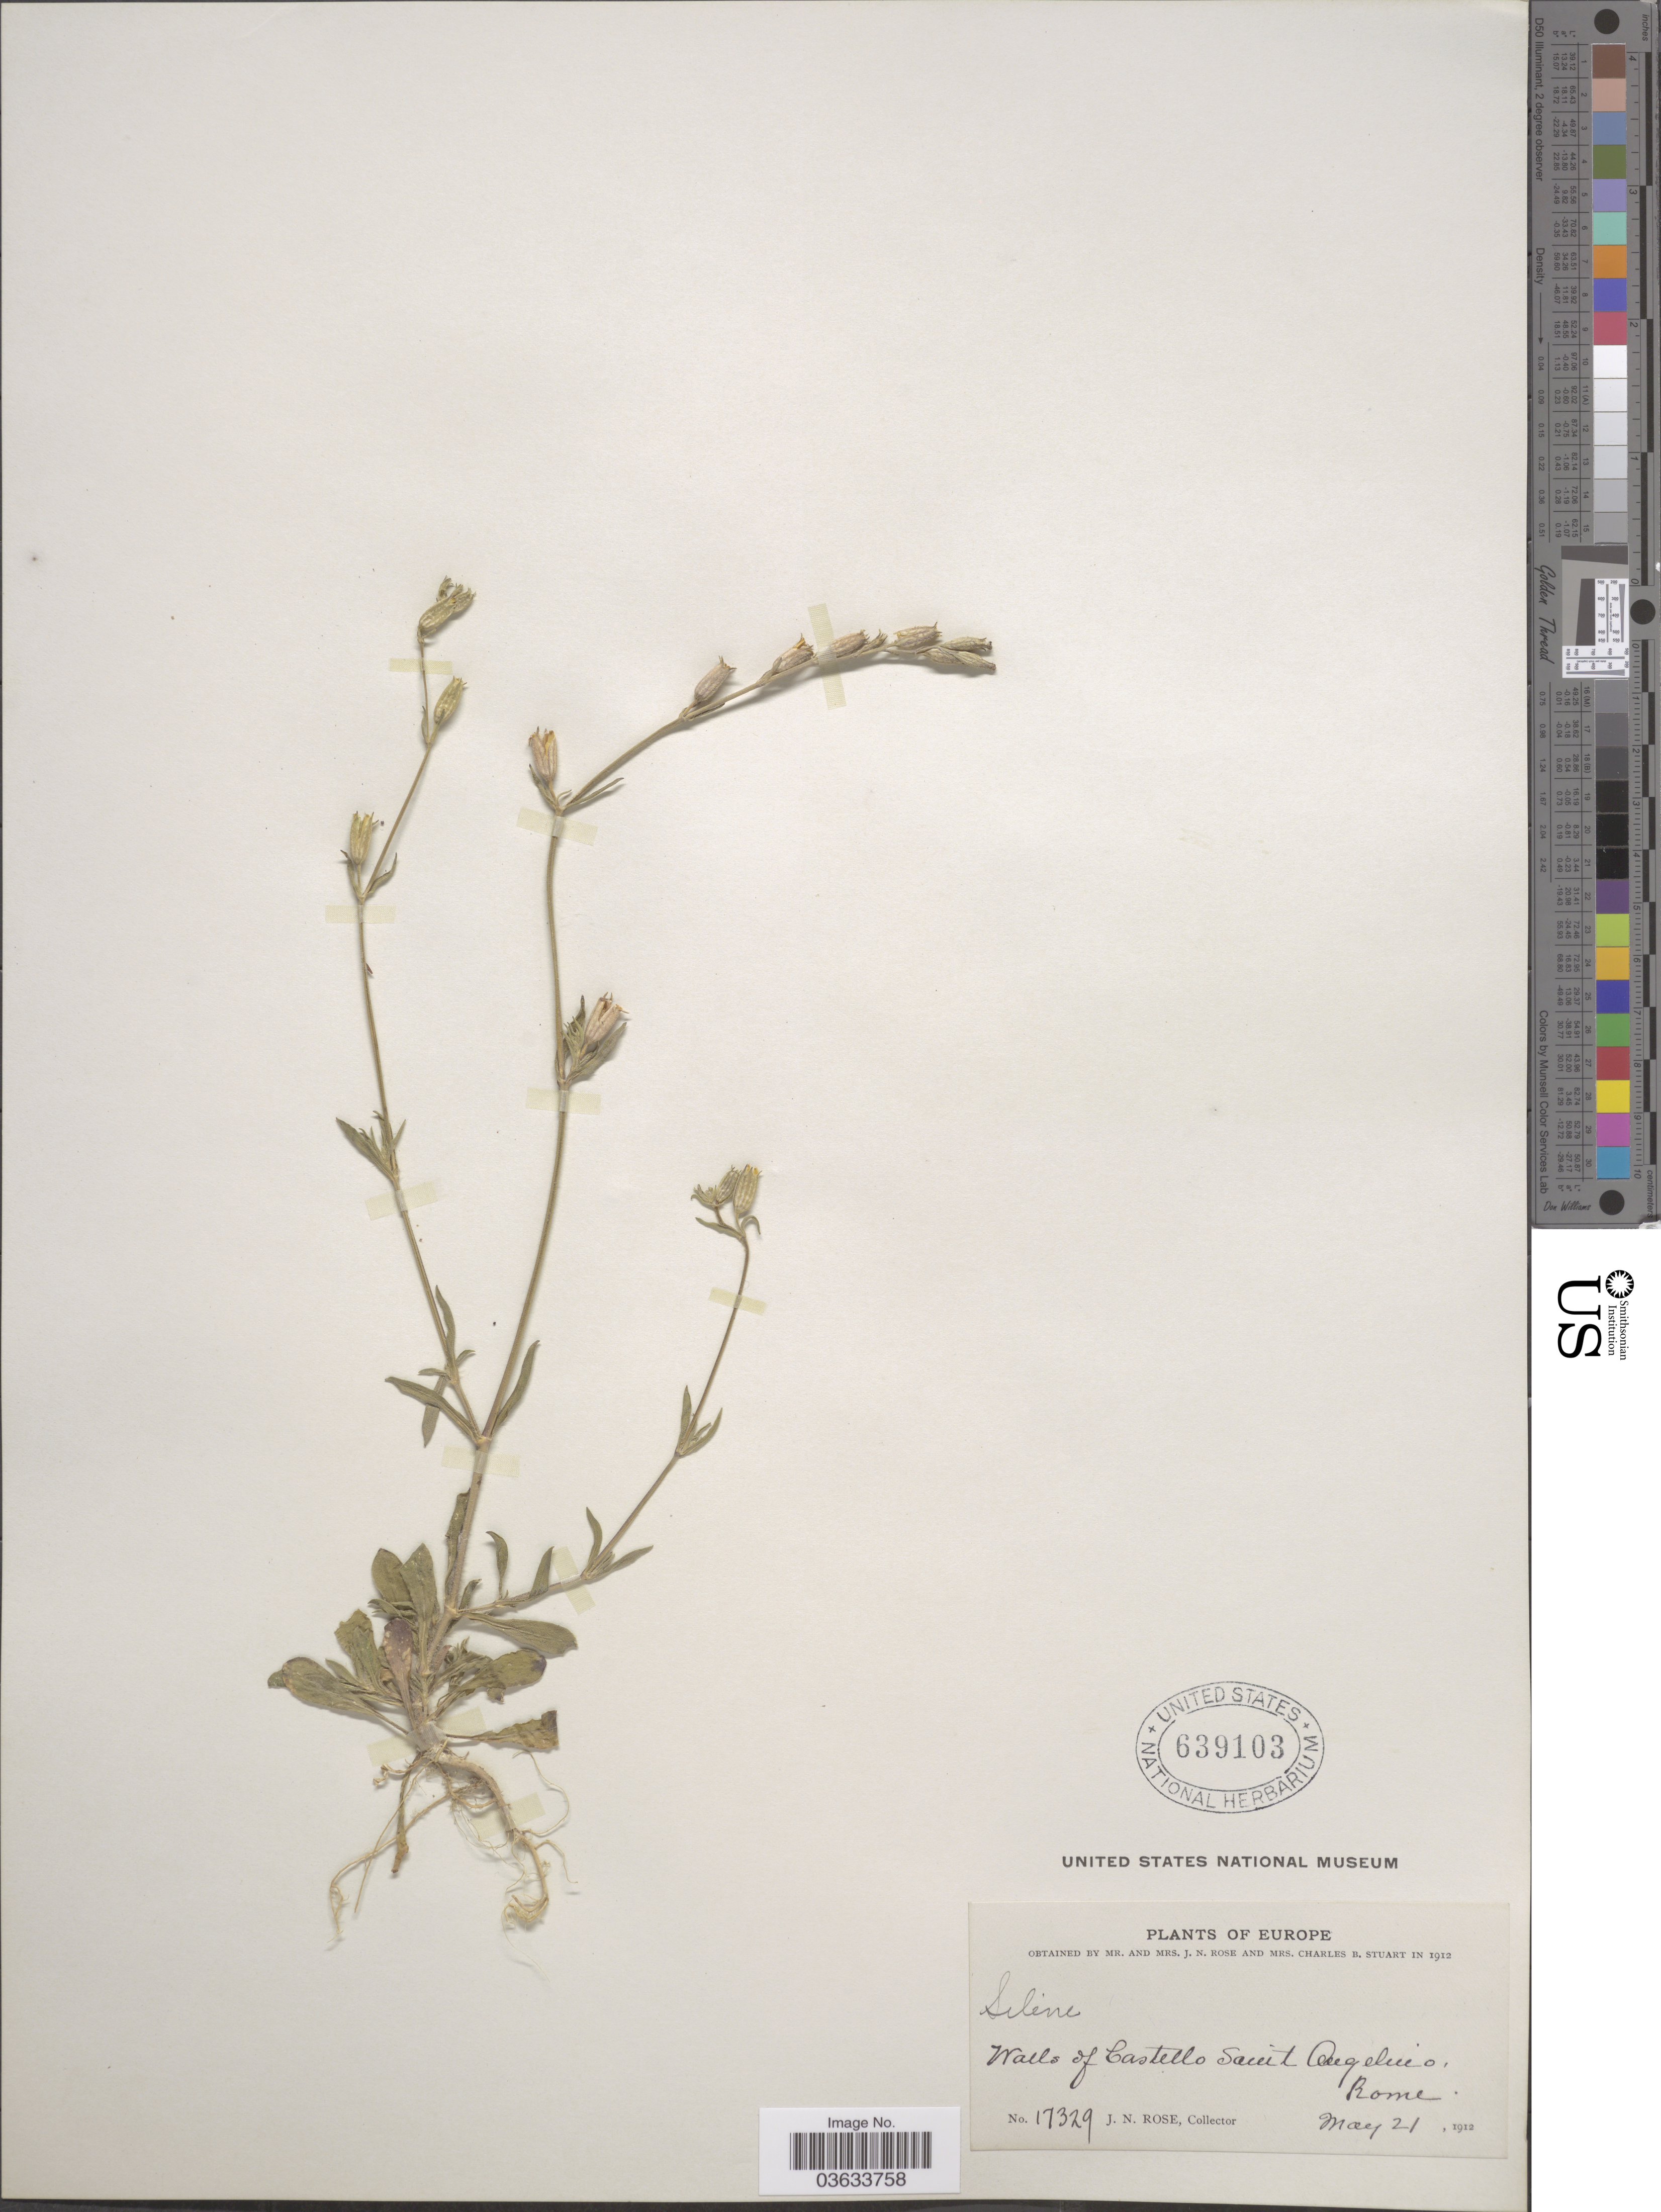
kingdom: Plantae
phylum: Tracheophyta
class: Magnoliopsida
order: Caryophyllales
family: Caryophyllaceae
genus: Silene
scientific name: Silene sp.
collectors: J. N. Rose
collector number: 17329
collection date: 1912-05-21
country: Italy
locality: Europe. Walls of Castello Saint Angelino, Rome.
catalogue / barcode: US 639103